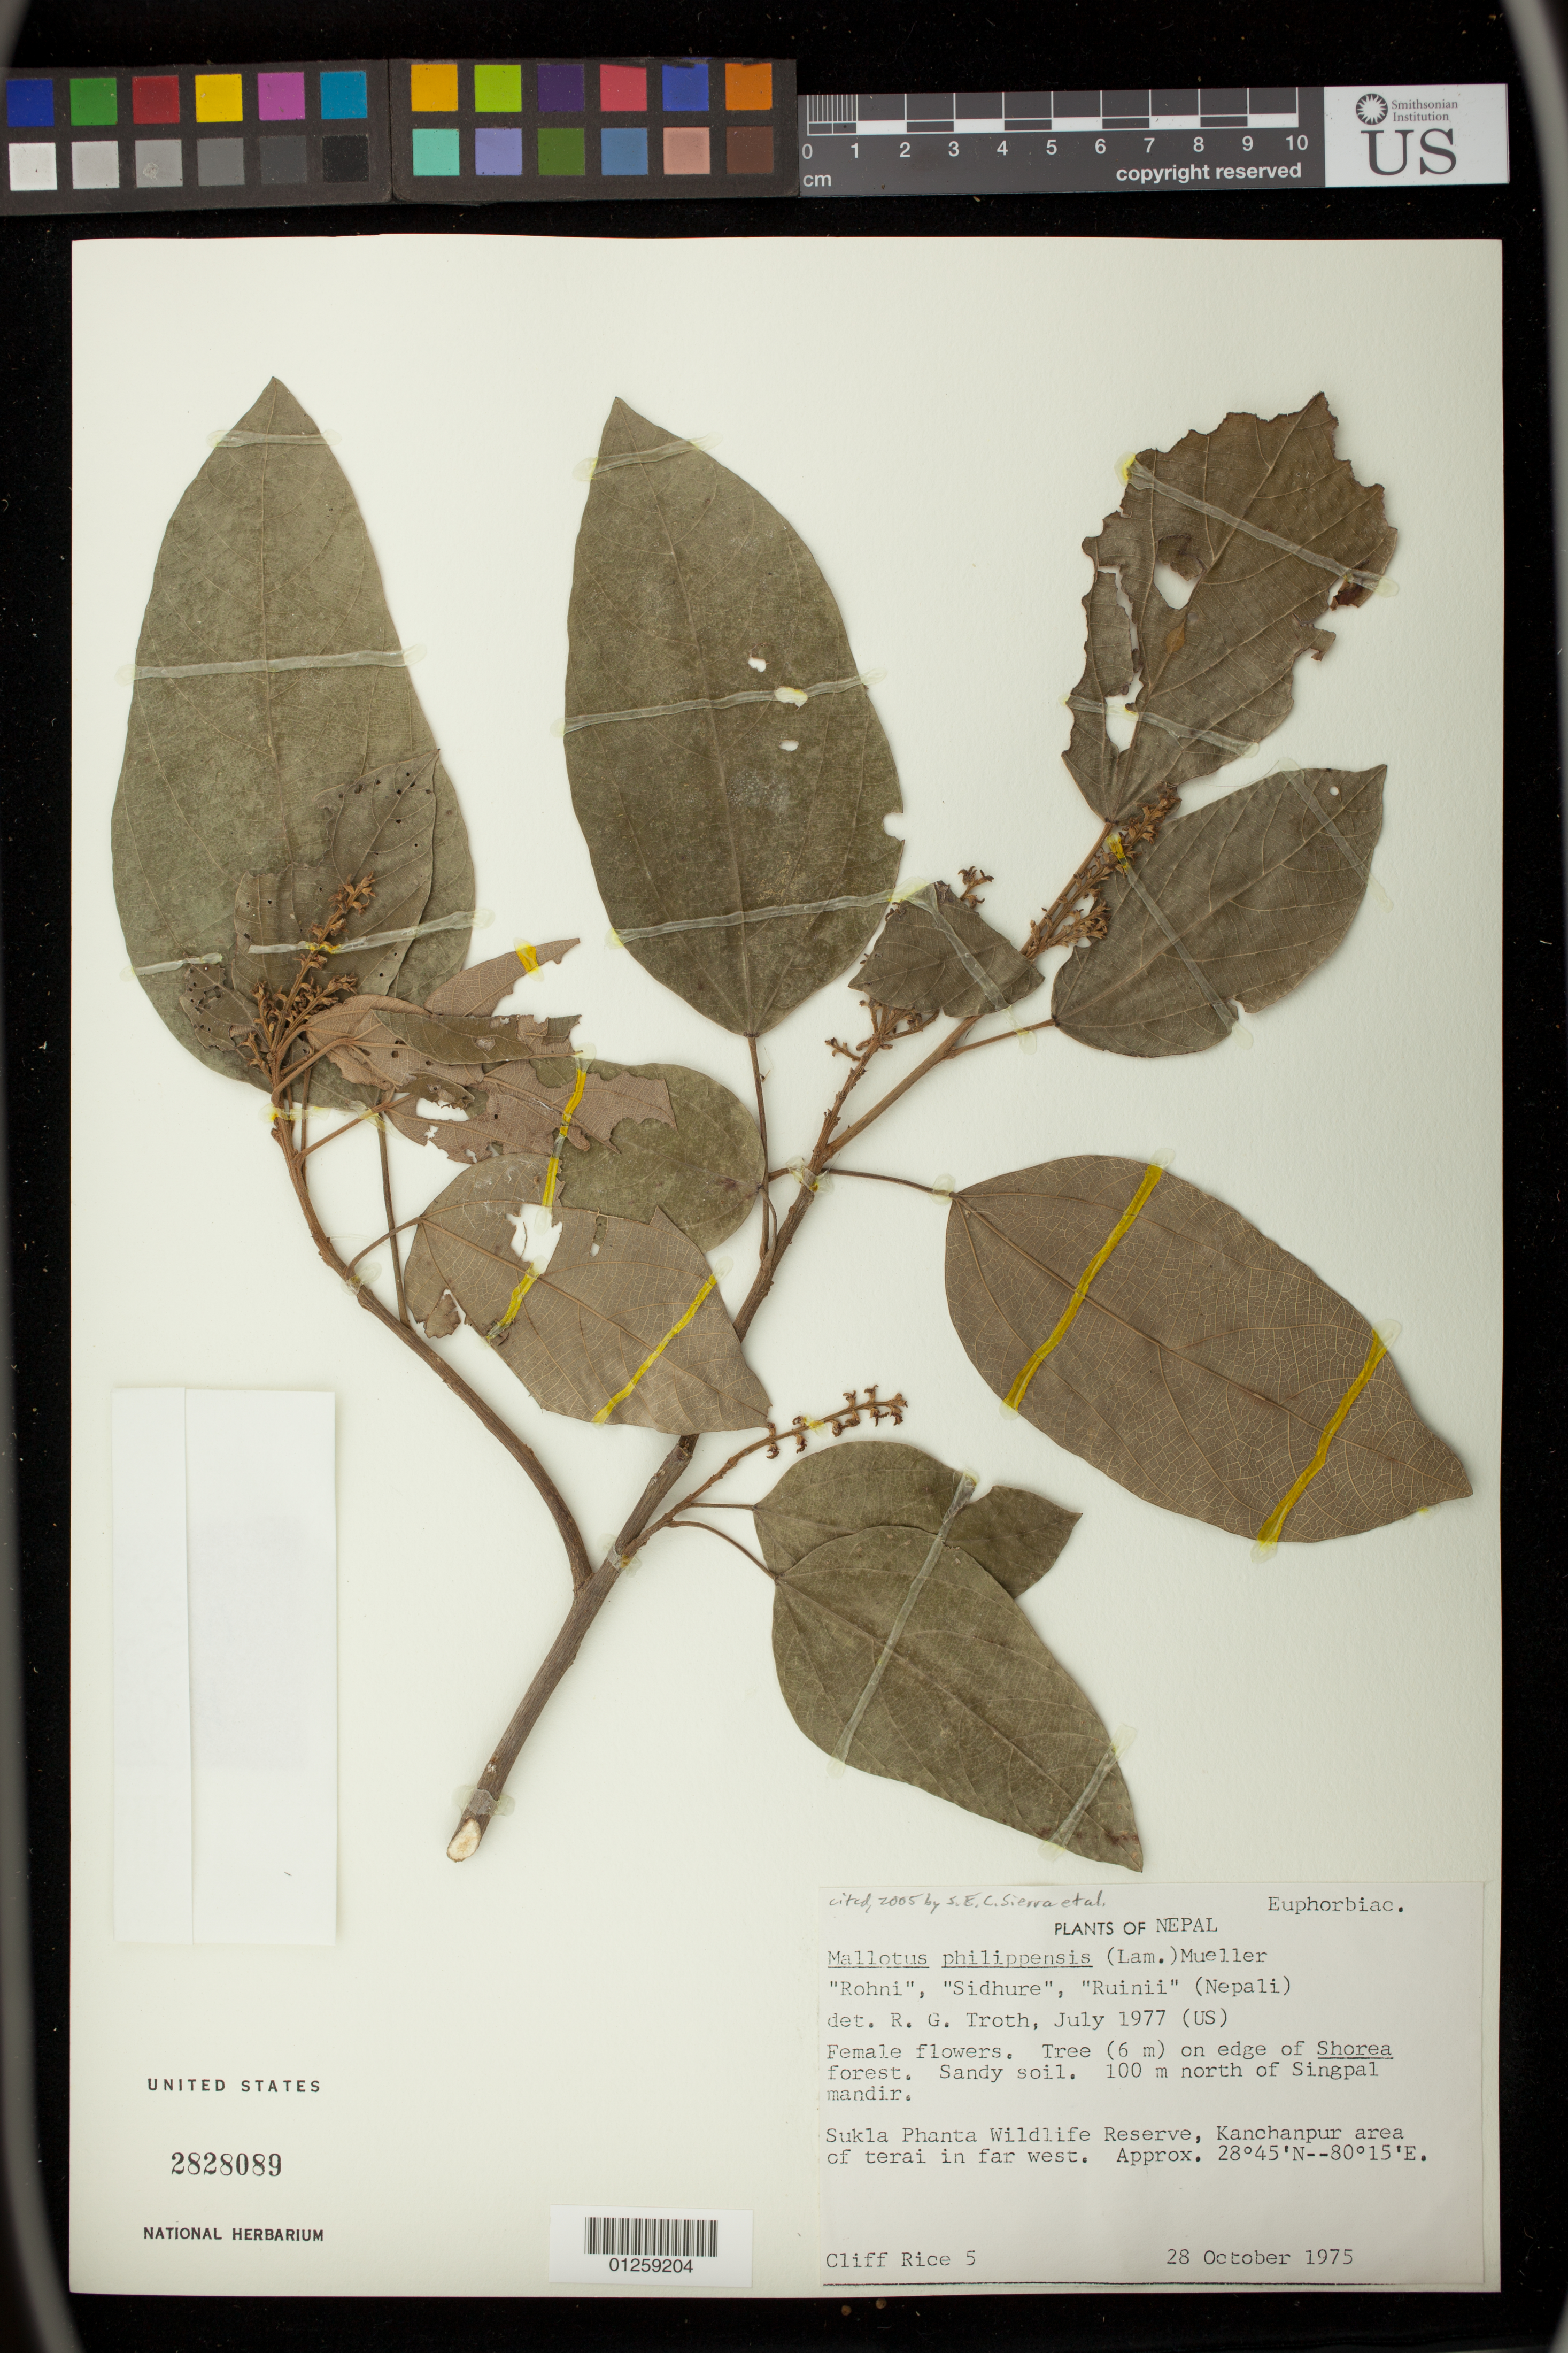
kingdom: Plantae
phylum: Tracheophyta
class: Magnoliopsida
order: Malpighiales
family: Euphorbiaceae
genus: Mallotus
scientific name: Mallotus philippensis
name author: (Lam.) Müll. Arg.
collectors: C. Rice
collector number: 5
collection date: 1975-10-28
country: Nepal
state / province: Far Western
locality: on edge of Shorea forest. 100 m north of Singpal mandir. Sukla Phanta Wildlife Reserve, Kanchanpur area of terai in far west.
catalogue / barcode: US 2828089